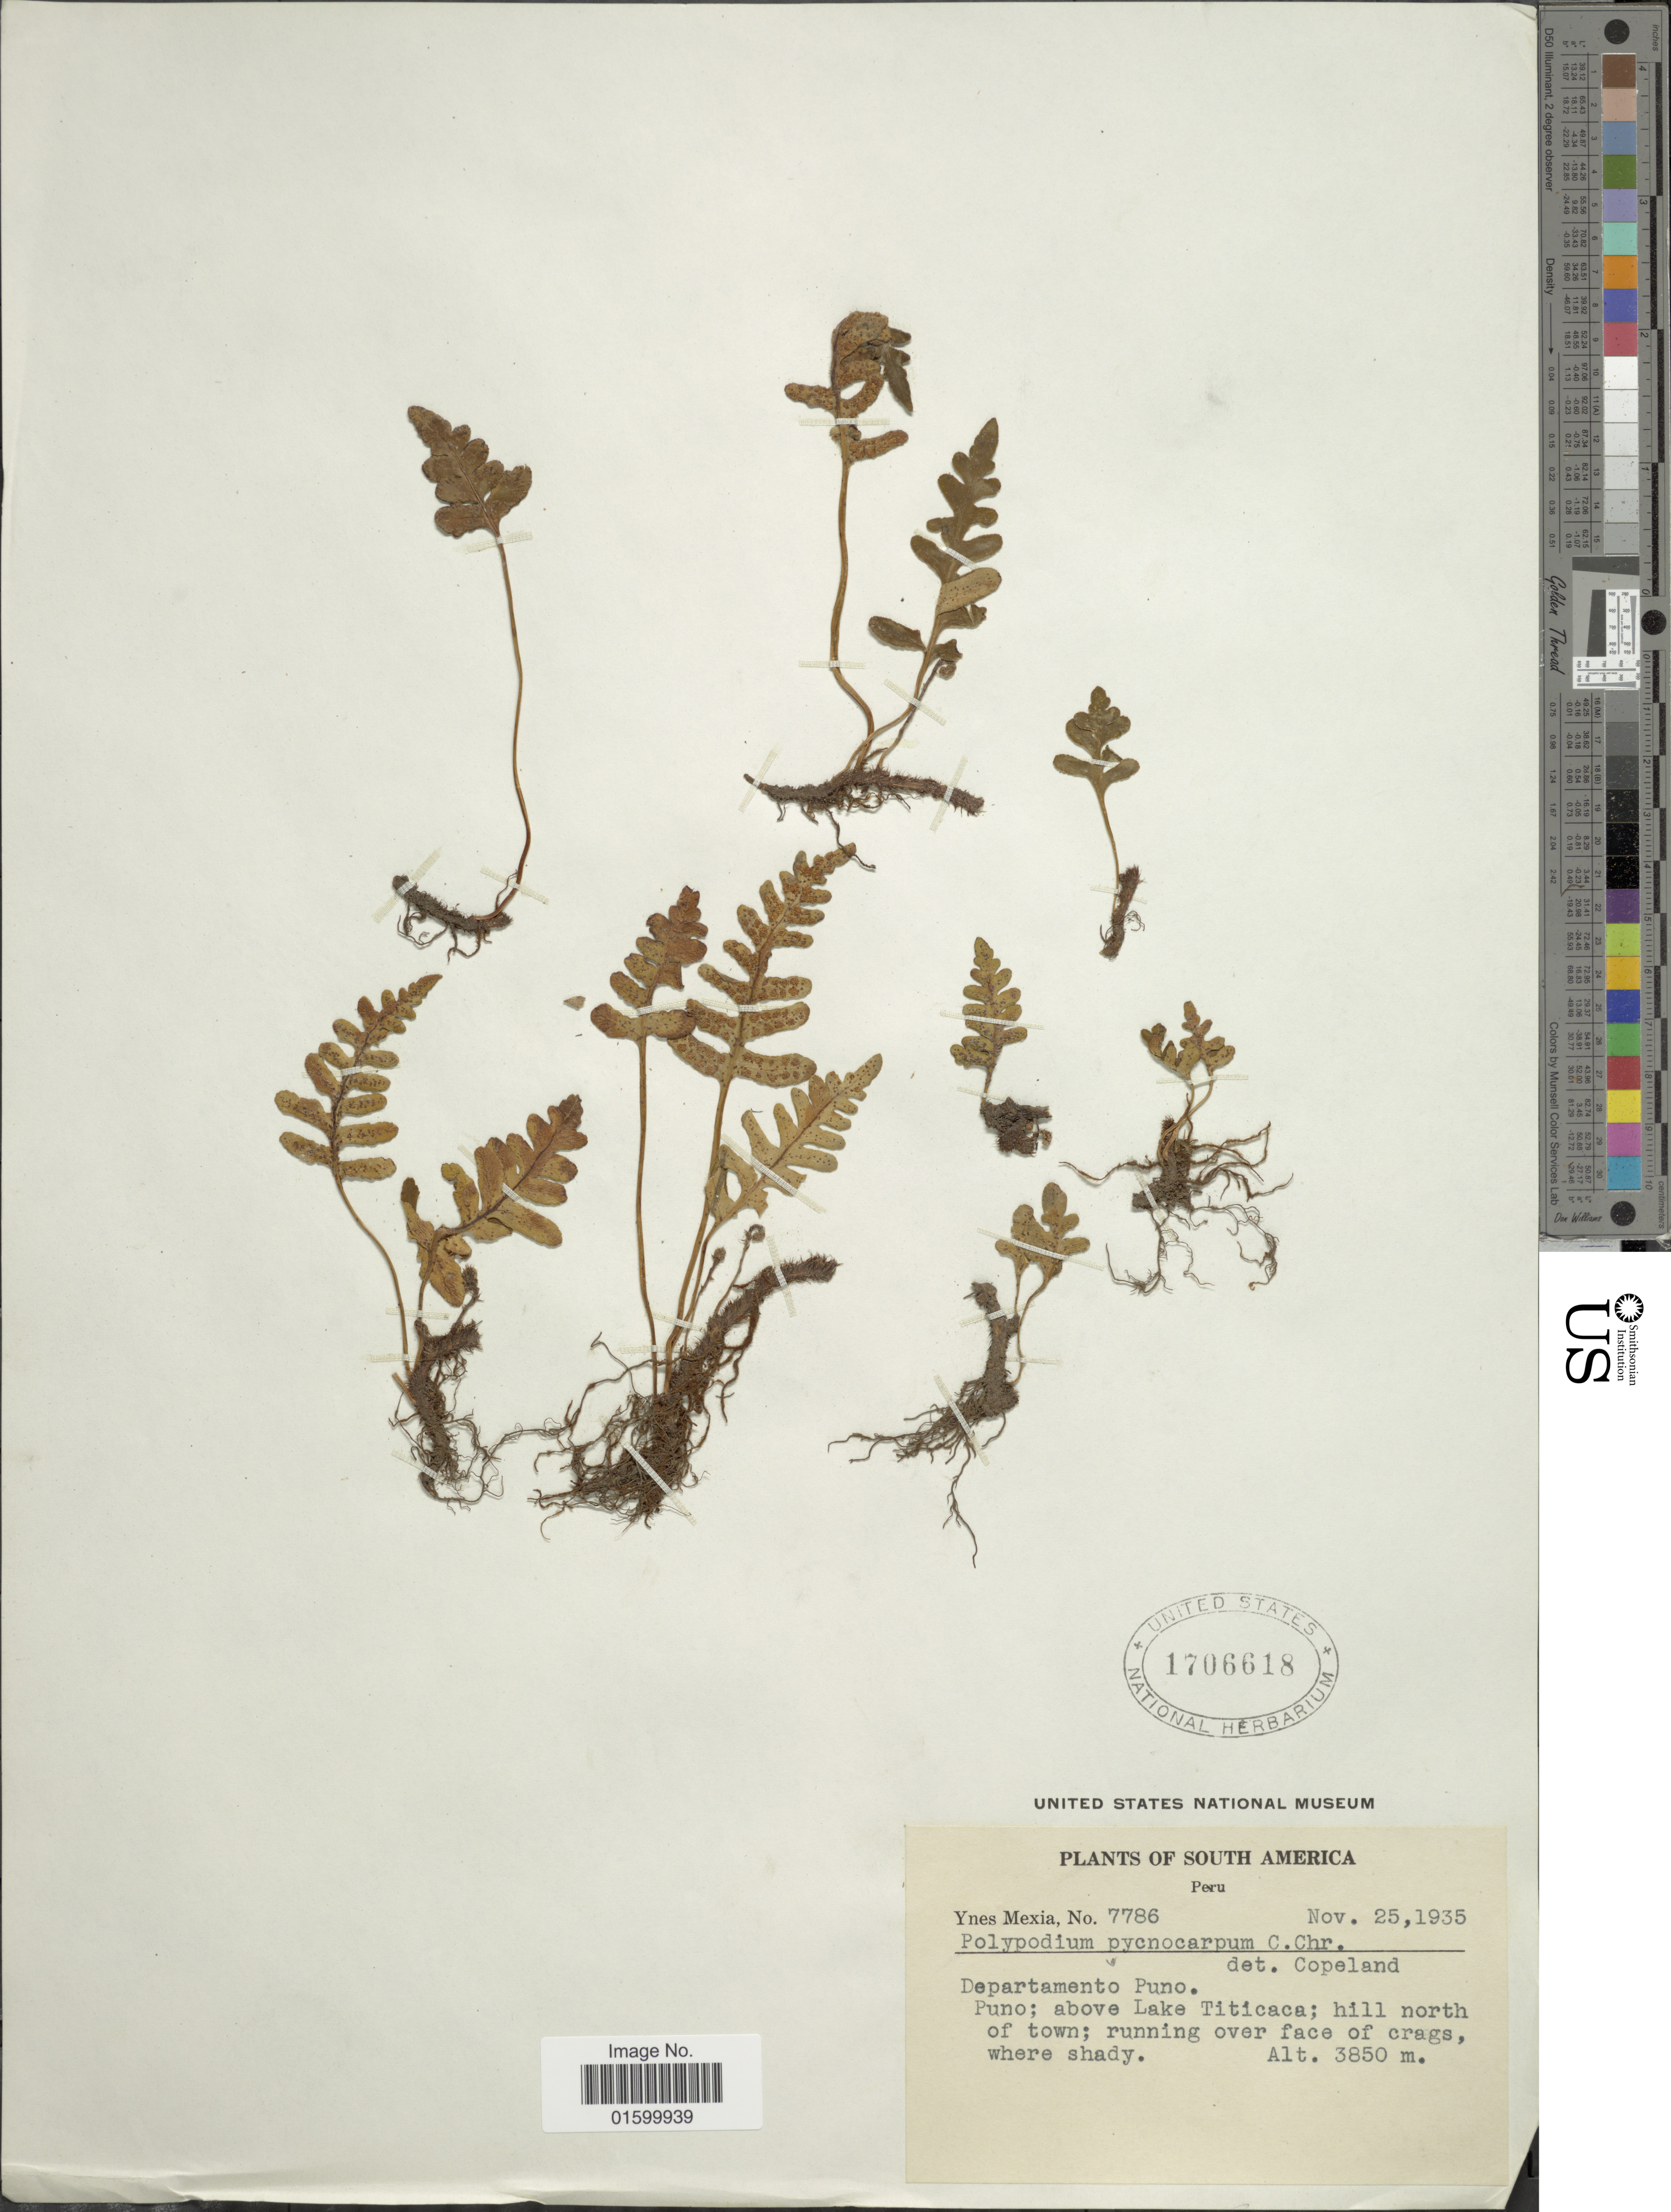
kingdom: Plantae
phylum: Tracheophyta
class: Polypodiopsida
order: Polypodiales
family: Polypodiaceae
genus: Pleopeltis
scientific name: Pleopeltis pycnocarpa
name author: (C. Chr.) A.R. Sm.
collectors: Y. Mexia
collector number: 7786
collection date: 1935-11-25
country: Peru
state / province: Puno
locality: South America, Departamento Puno, Puno, above Lake Titicaca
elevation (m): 3850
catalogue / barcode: US 1706618